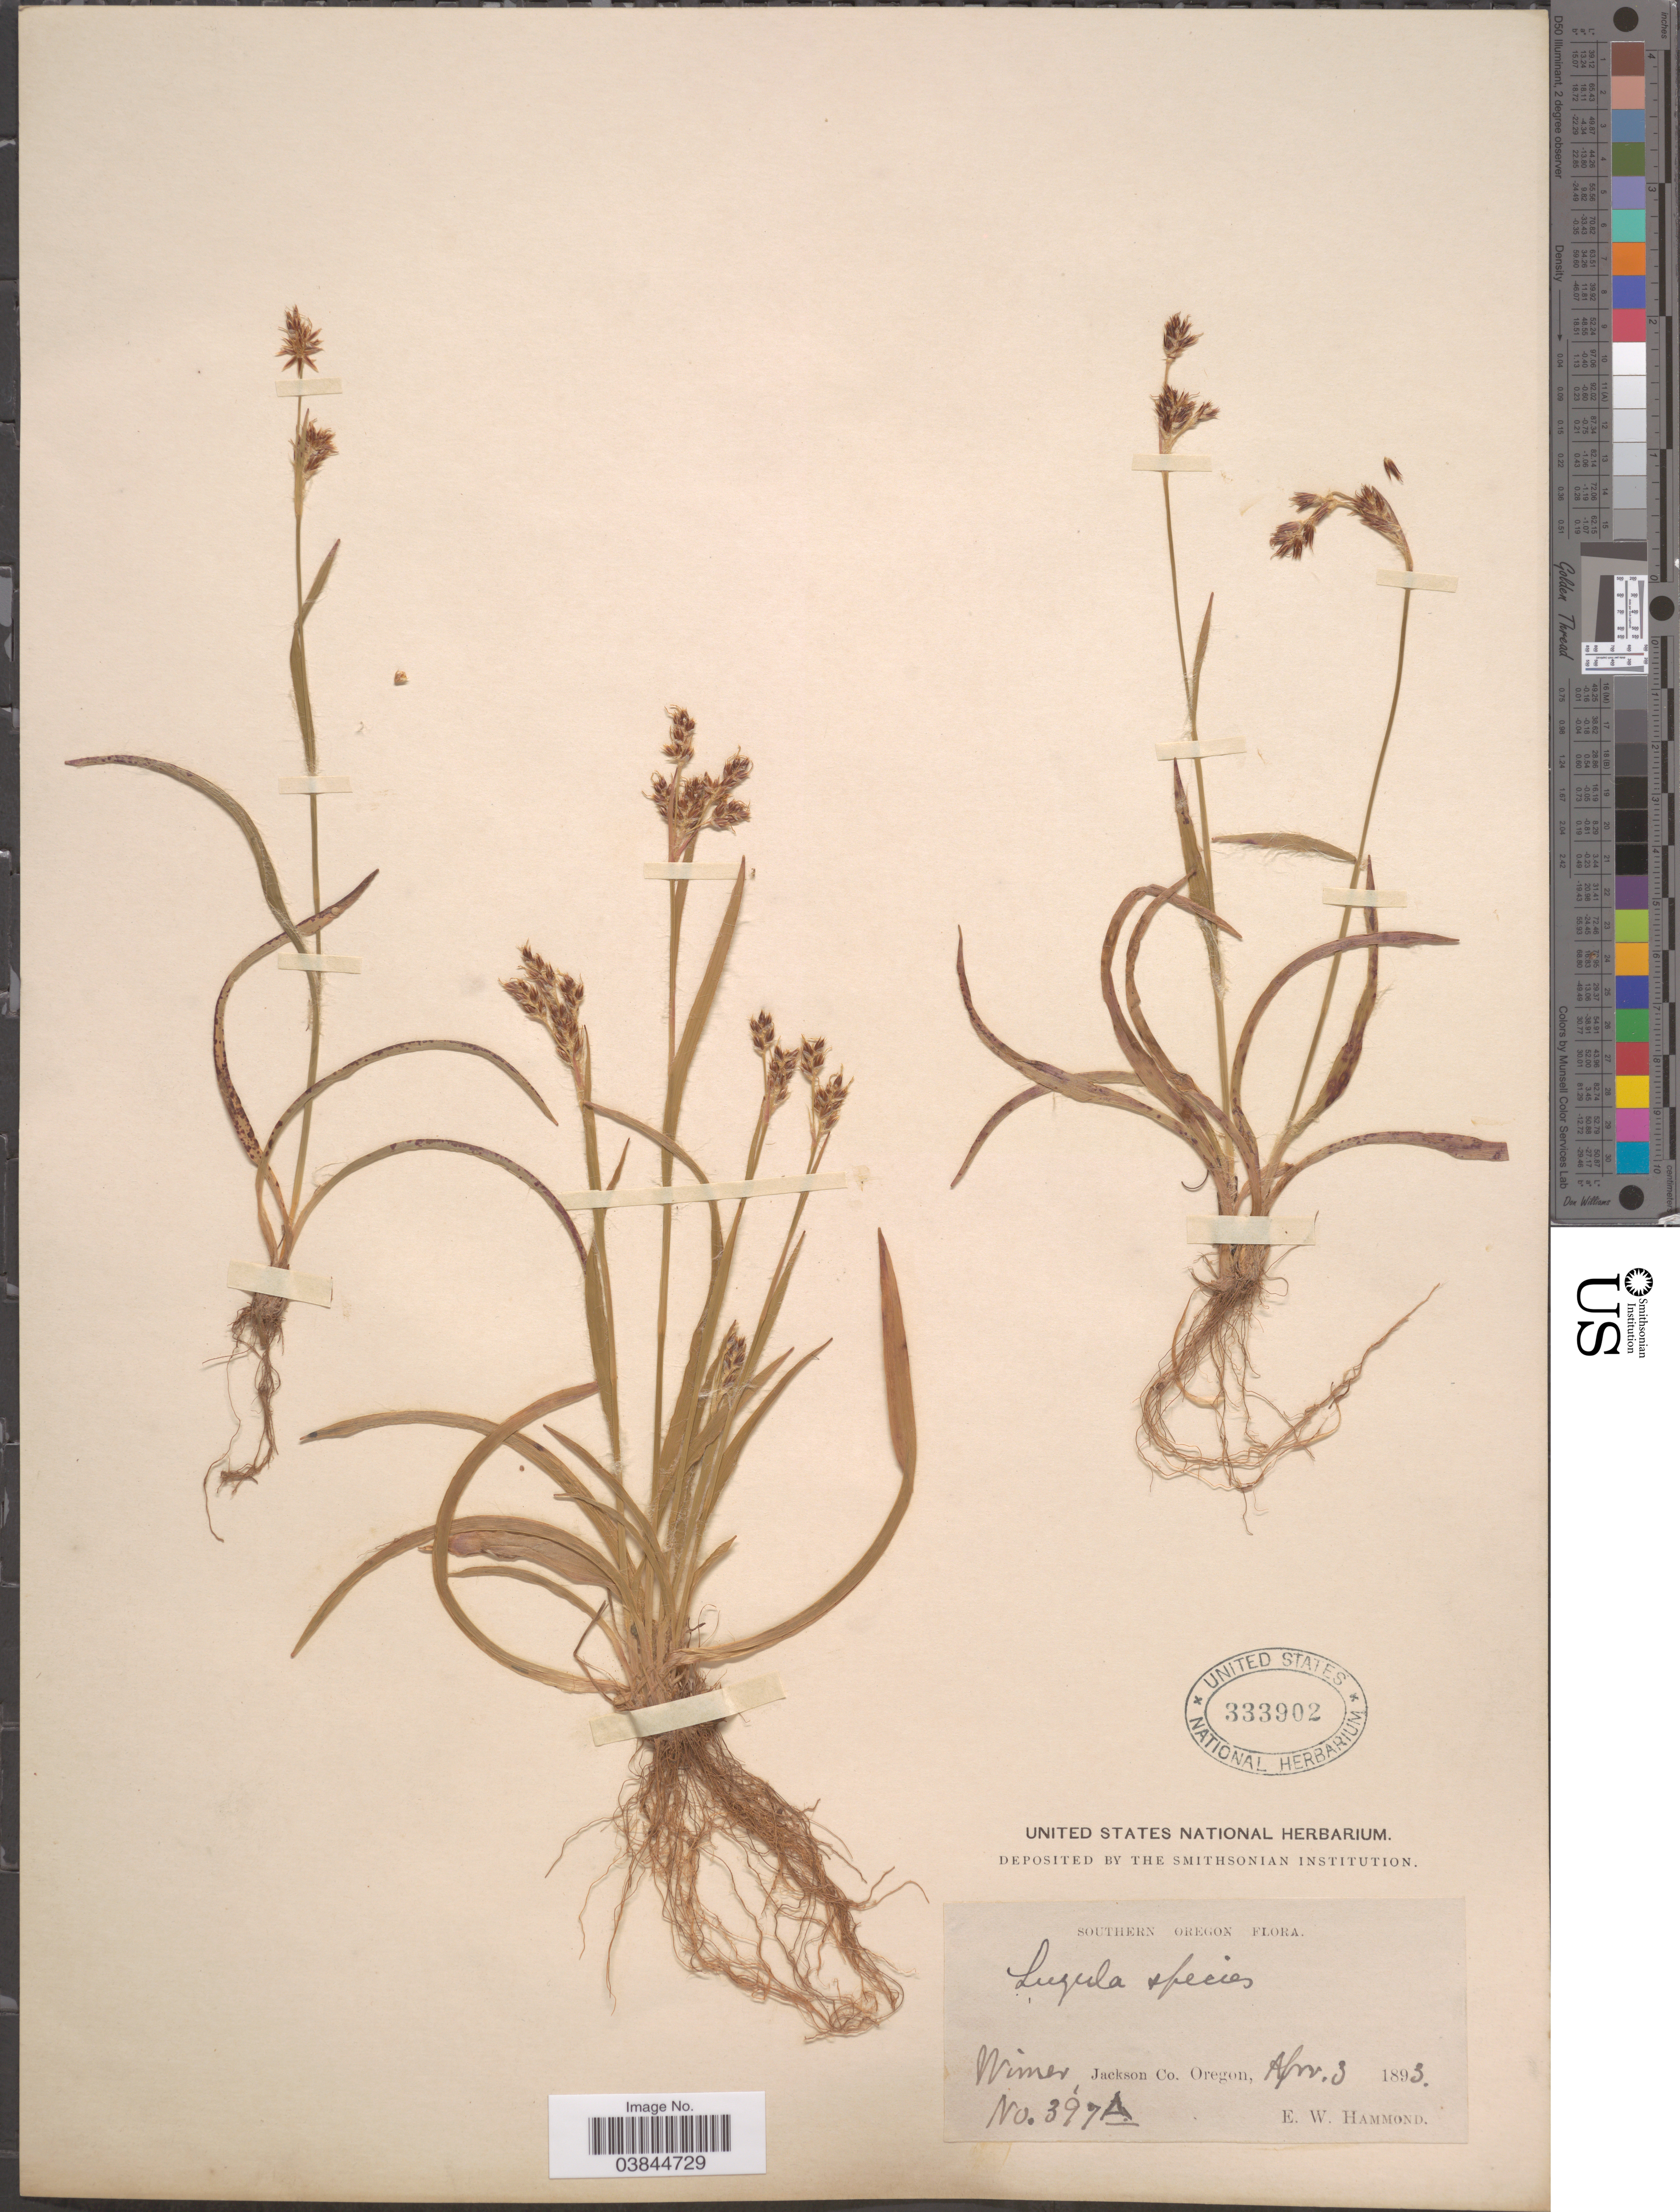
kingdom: Plantae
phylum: Tracheophyta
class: Liliopsida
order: Poales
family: Juncaceae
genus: Luzula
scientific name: Luzula campestris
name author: (L.) DC.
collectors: E. Hammond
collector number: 397A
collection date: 1893-04-03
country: United States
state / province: Oregon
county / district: Jackson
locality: Southern Oregon. Wimer, Jackson Co.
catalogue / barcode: US 333902